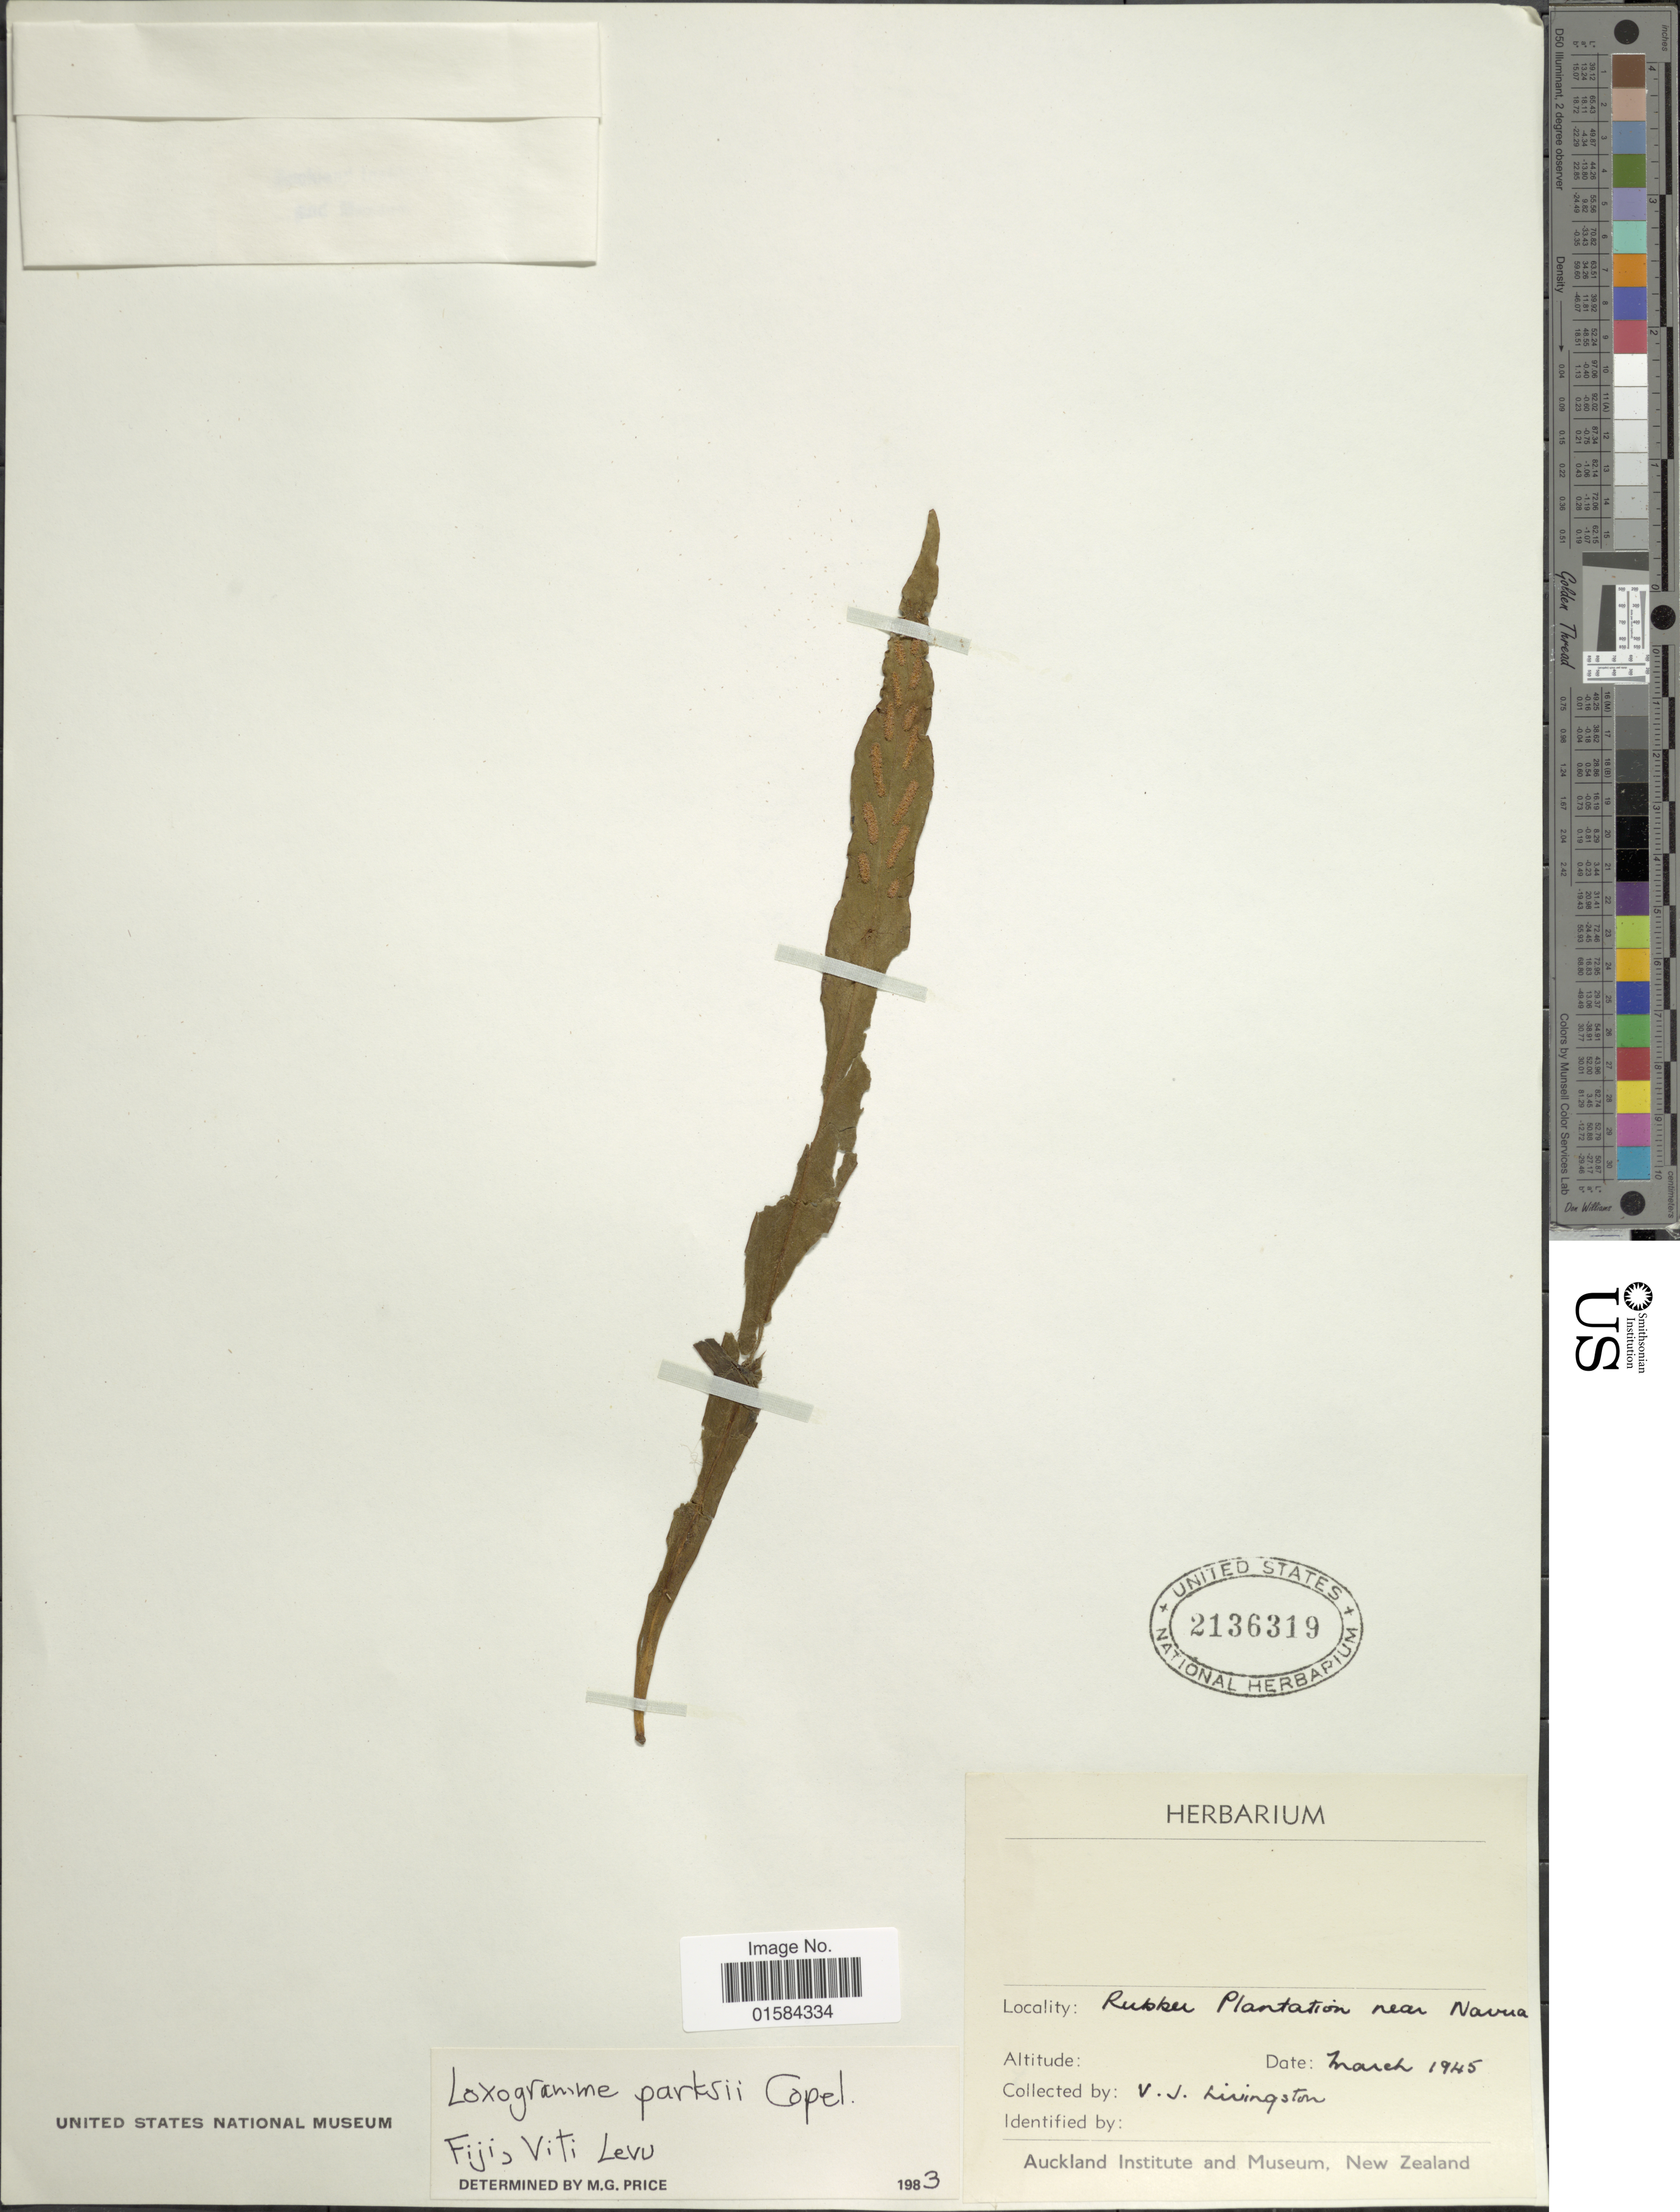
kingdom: Plantae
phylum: Tracheophyta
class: Polypodiopsida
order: Polypodiales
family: Polypodiaceae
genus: Loxogramme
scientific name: Loxogramme parksii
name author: Copel.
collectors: V. Livingston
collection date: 1945-03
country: Fiji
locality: Rubbu Plantation near Navua [interpreted]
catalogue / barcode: US 2136319